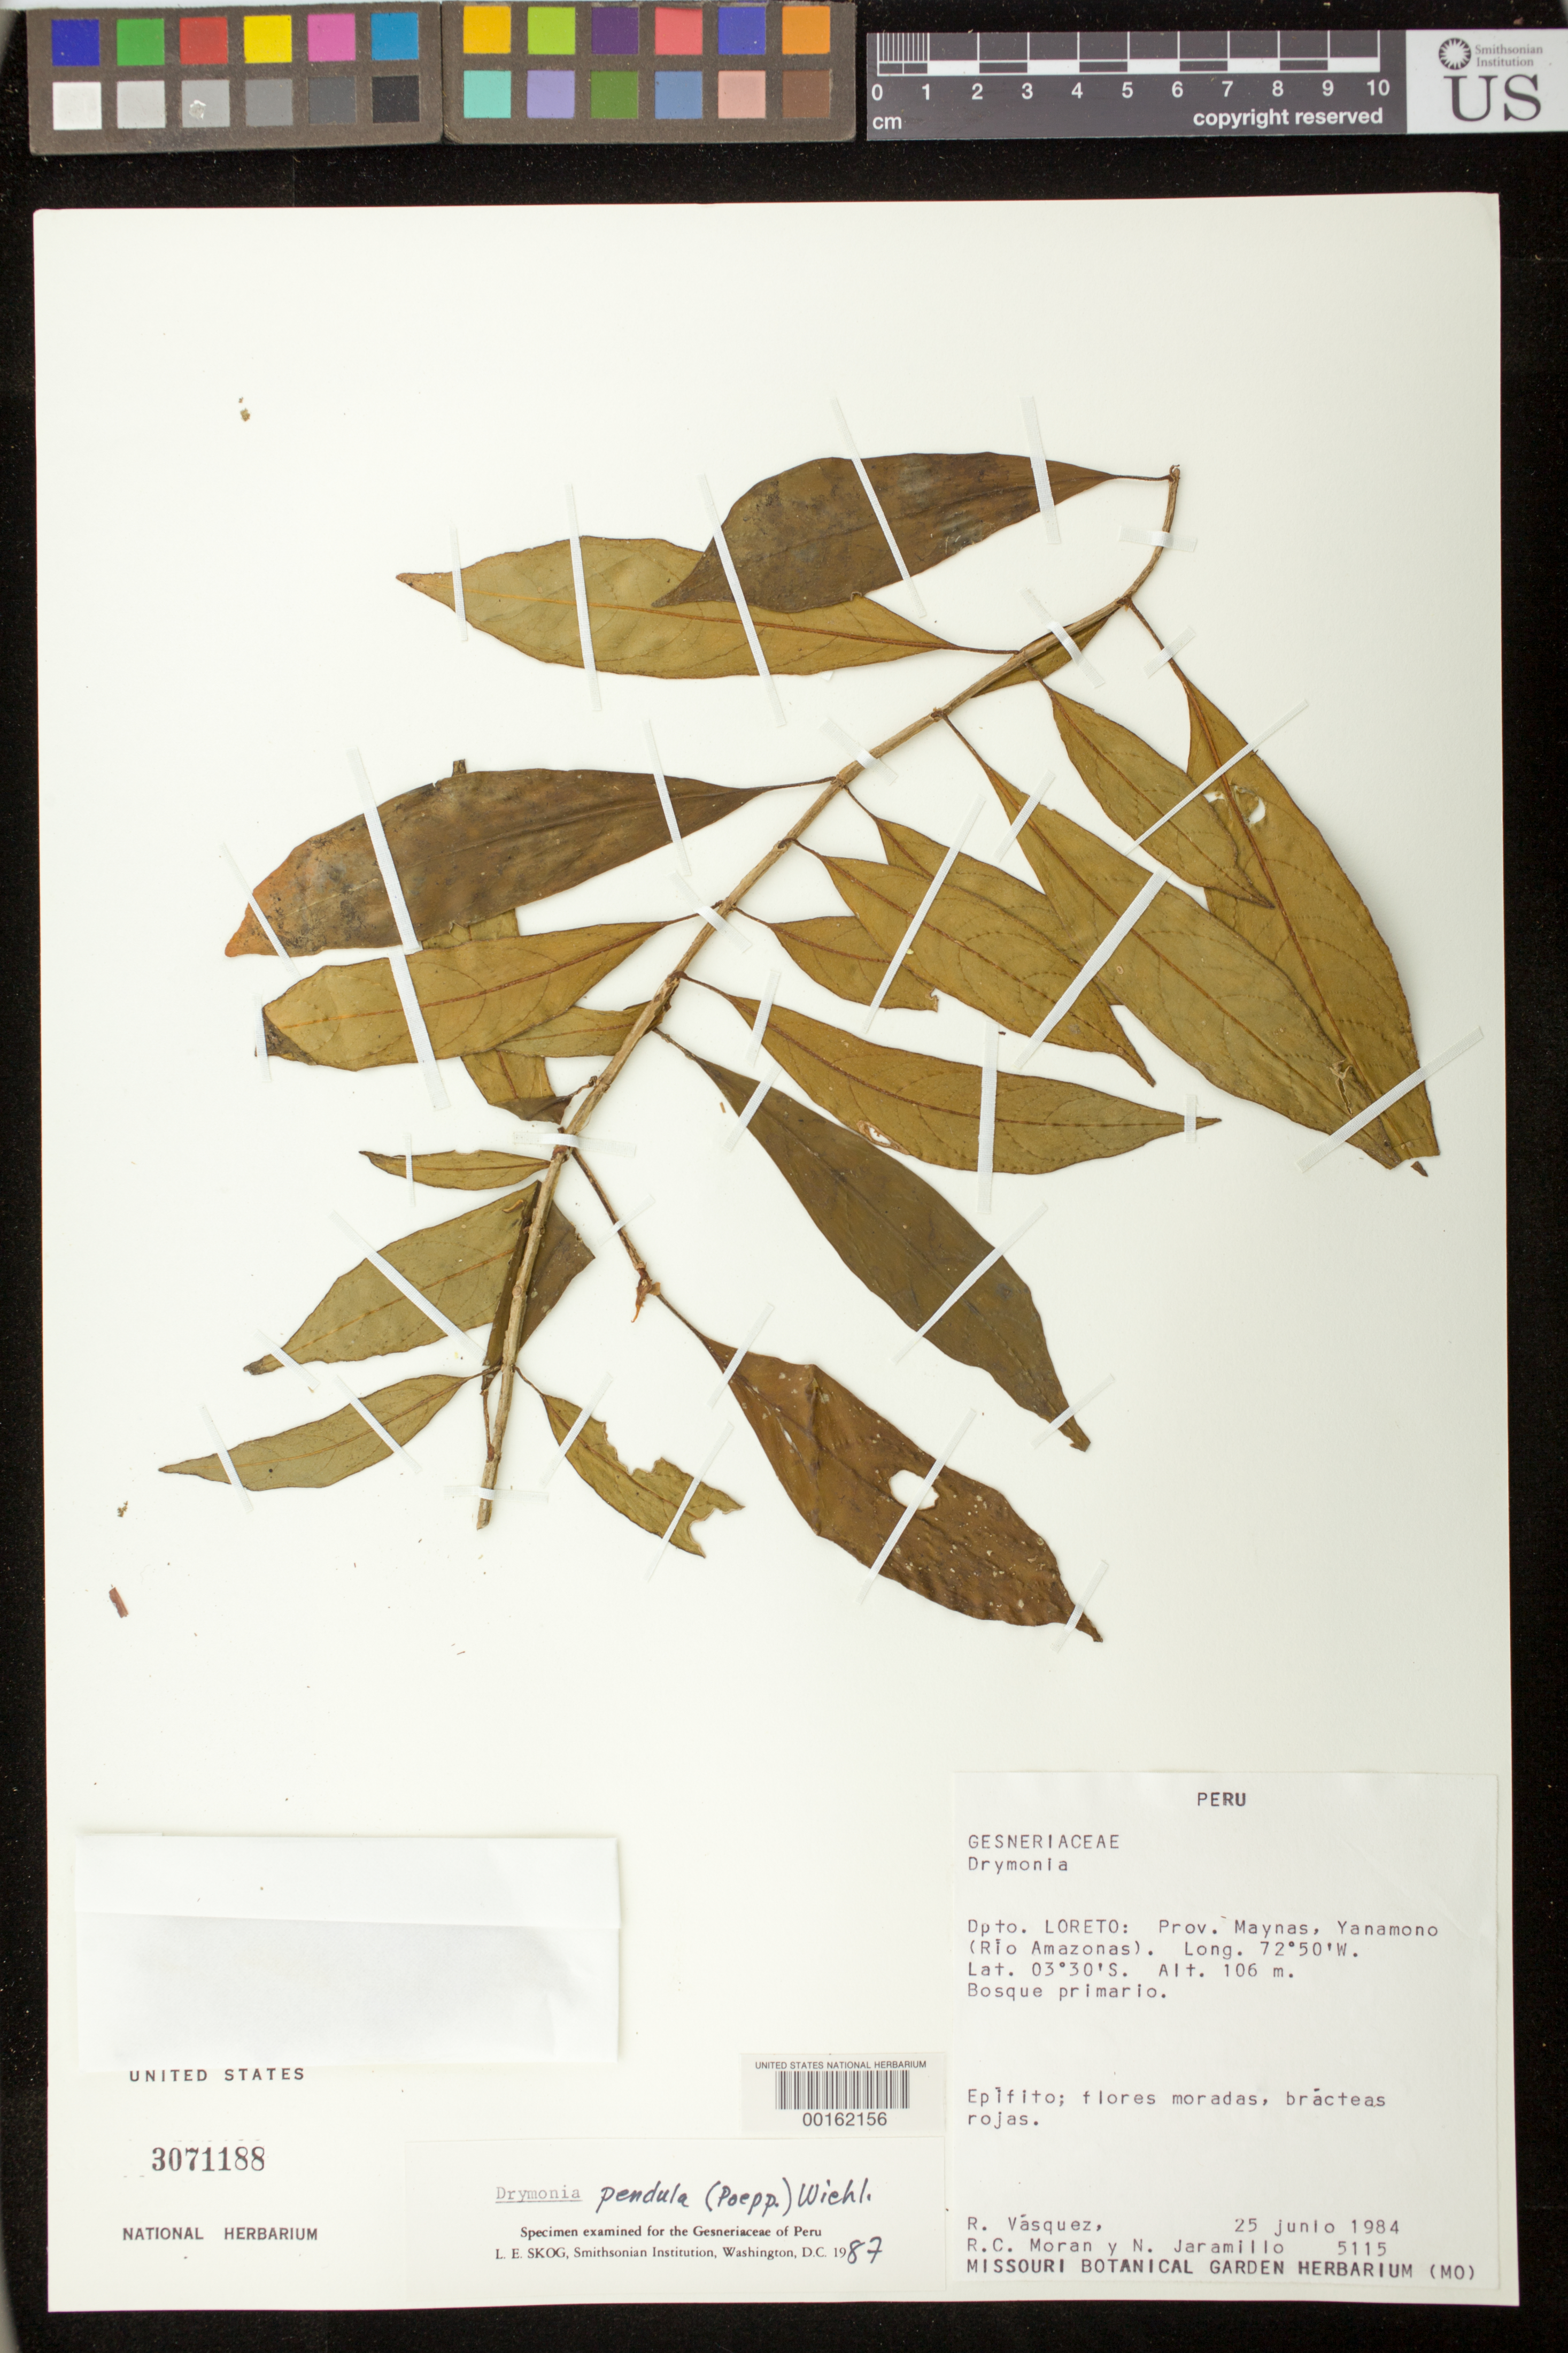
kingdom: Plantae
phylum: Tracheophyta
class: Magnoliopsida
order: Lamiales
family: Gesneriaceae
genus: Drymonia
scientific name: Drymonia pendula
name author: (Poepp.) Wiehler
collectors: R. Vásquez & et al.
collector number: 5115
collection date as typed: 25 Jun 1984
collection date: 1984-06-25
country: Peru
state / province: Loreto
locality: Prov. Maynas; Yanamono (Rio Amazonas)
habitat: Primary forest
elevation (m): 106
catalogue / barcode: US 3071188